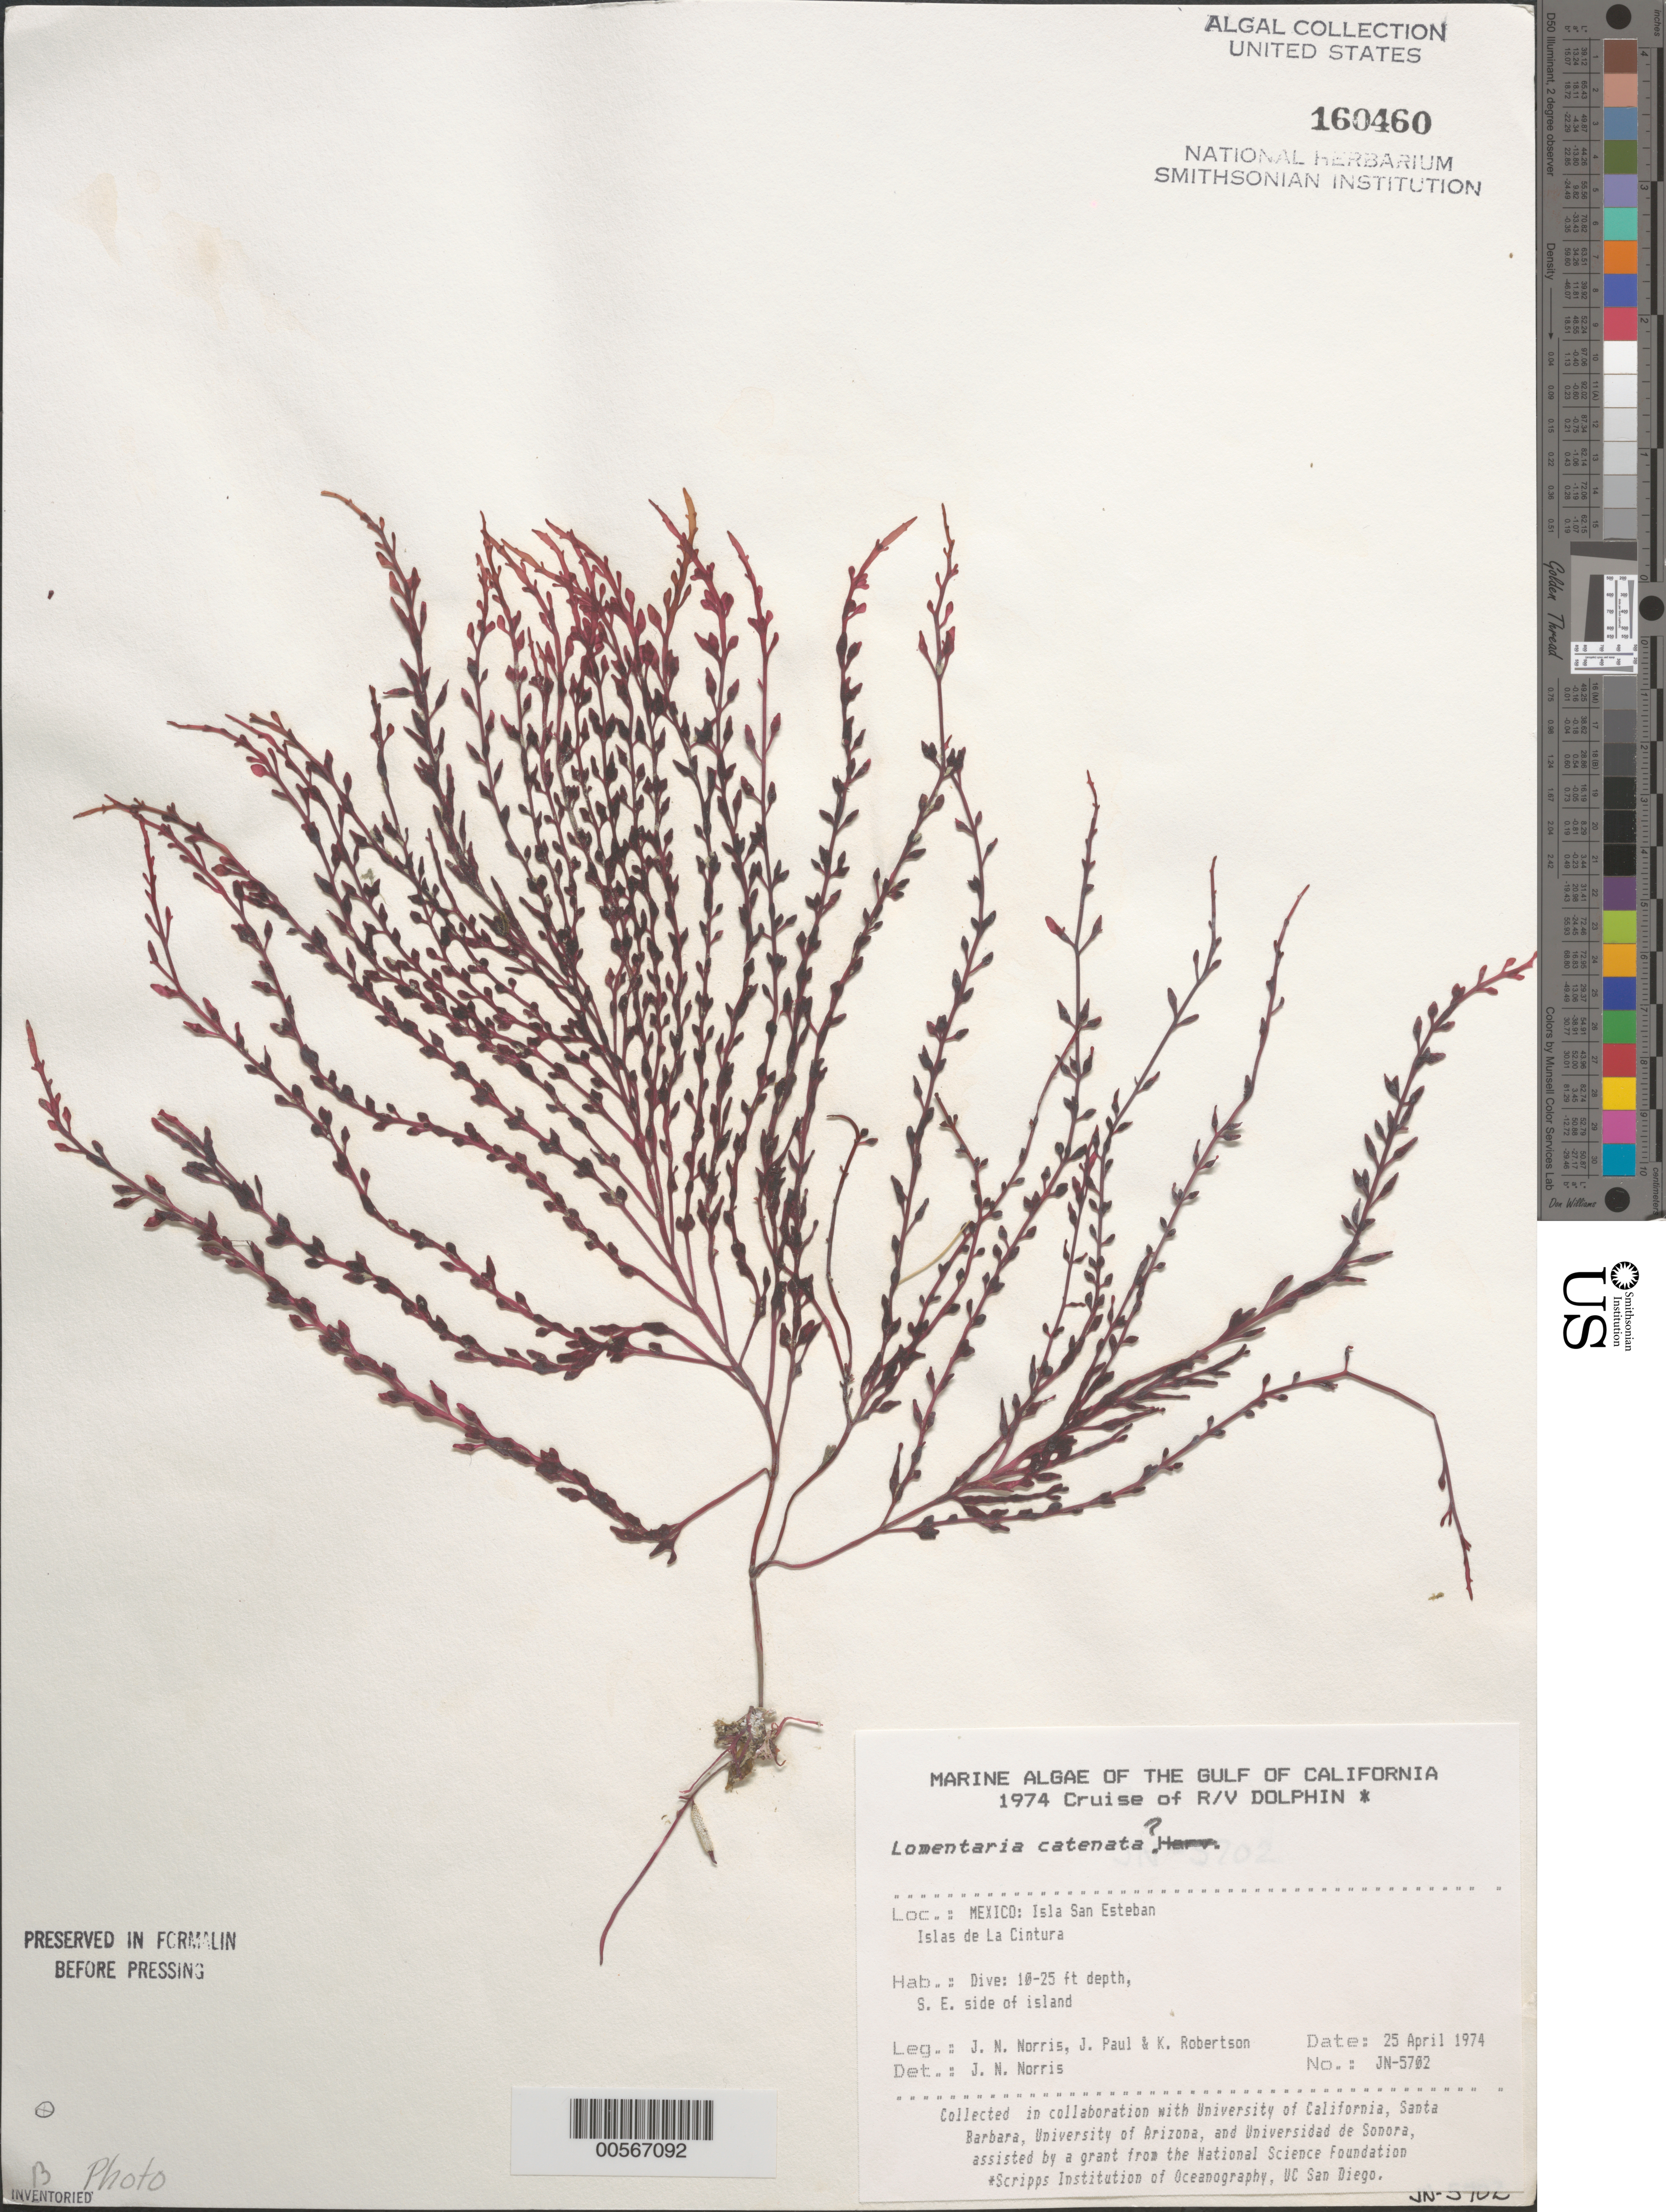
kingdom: Plantae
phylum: Rhodophyta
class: Florideophyceae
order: Rhodymeniales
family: Lomentariaceae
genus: Fushitsunagia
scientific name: Fushitsunagia catenata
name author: (Harv.) Filloramo & G.W. Saunders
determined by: Algae name updating Project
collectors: J. N. Norris, J. Paul & K. Robertson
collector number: JN-5702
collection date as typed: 25 Apr 1974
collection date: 1974-04-25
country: Mexico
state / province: Baja California Norte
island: Isla San Esteban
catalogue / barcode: US 160460